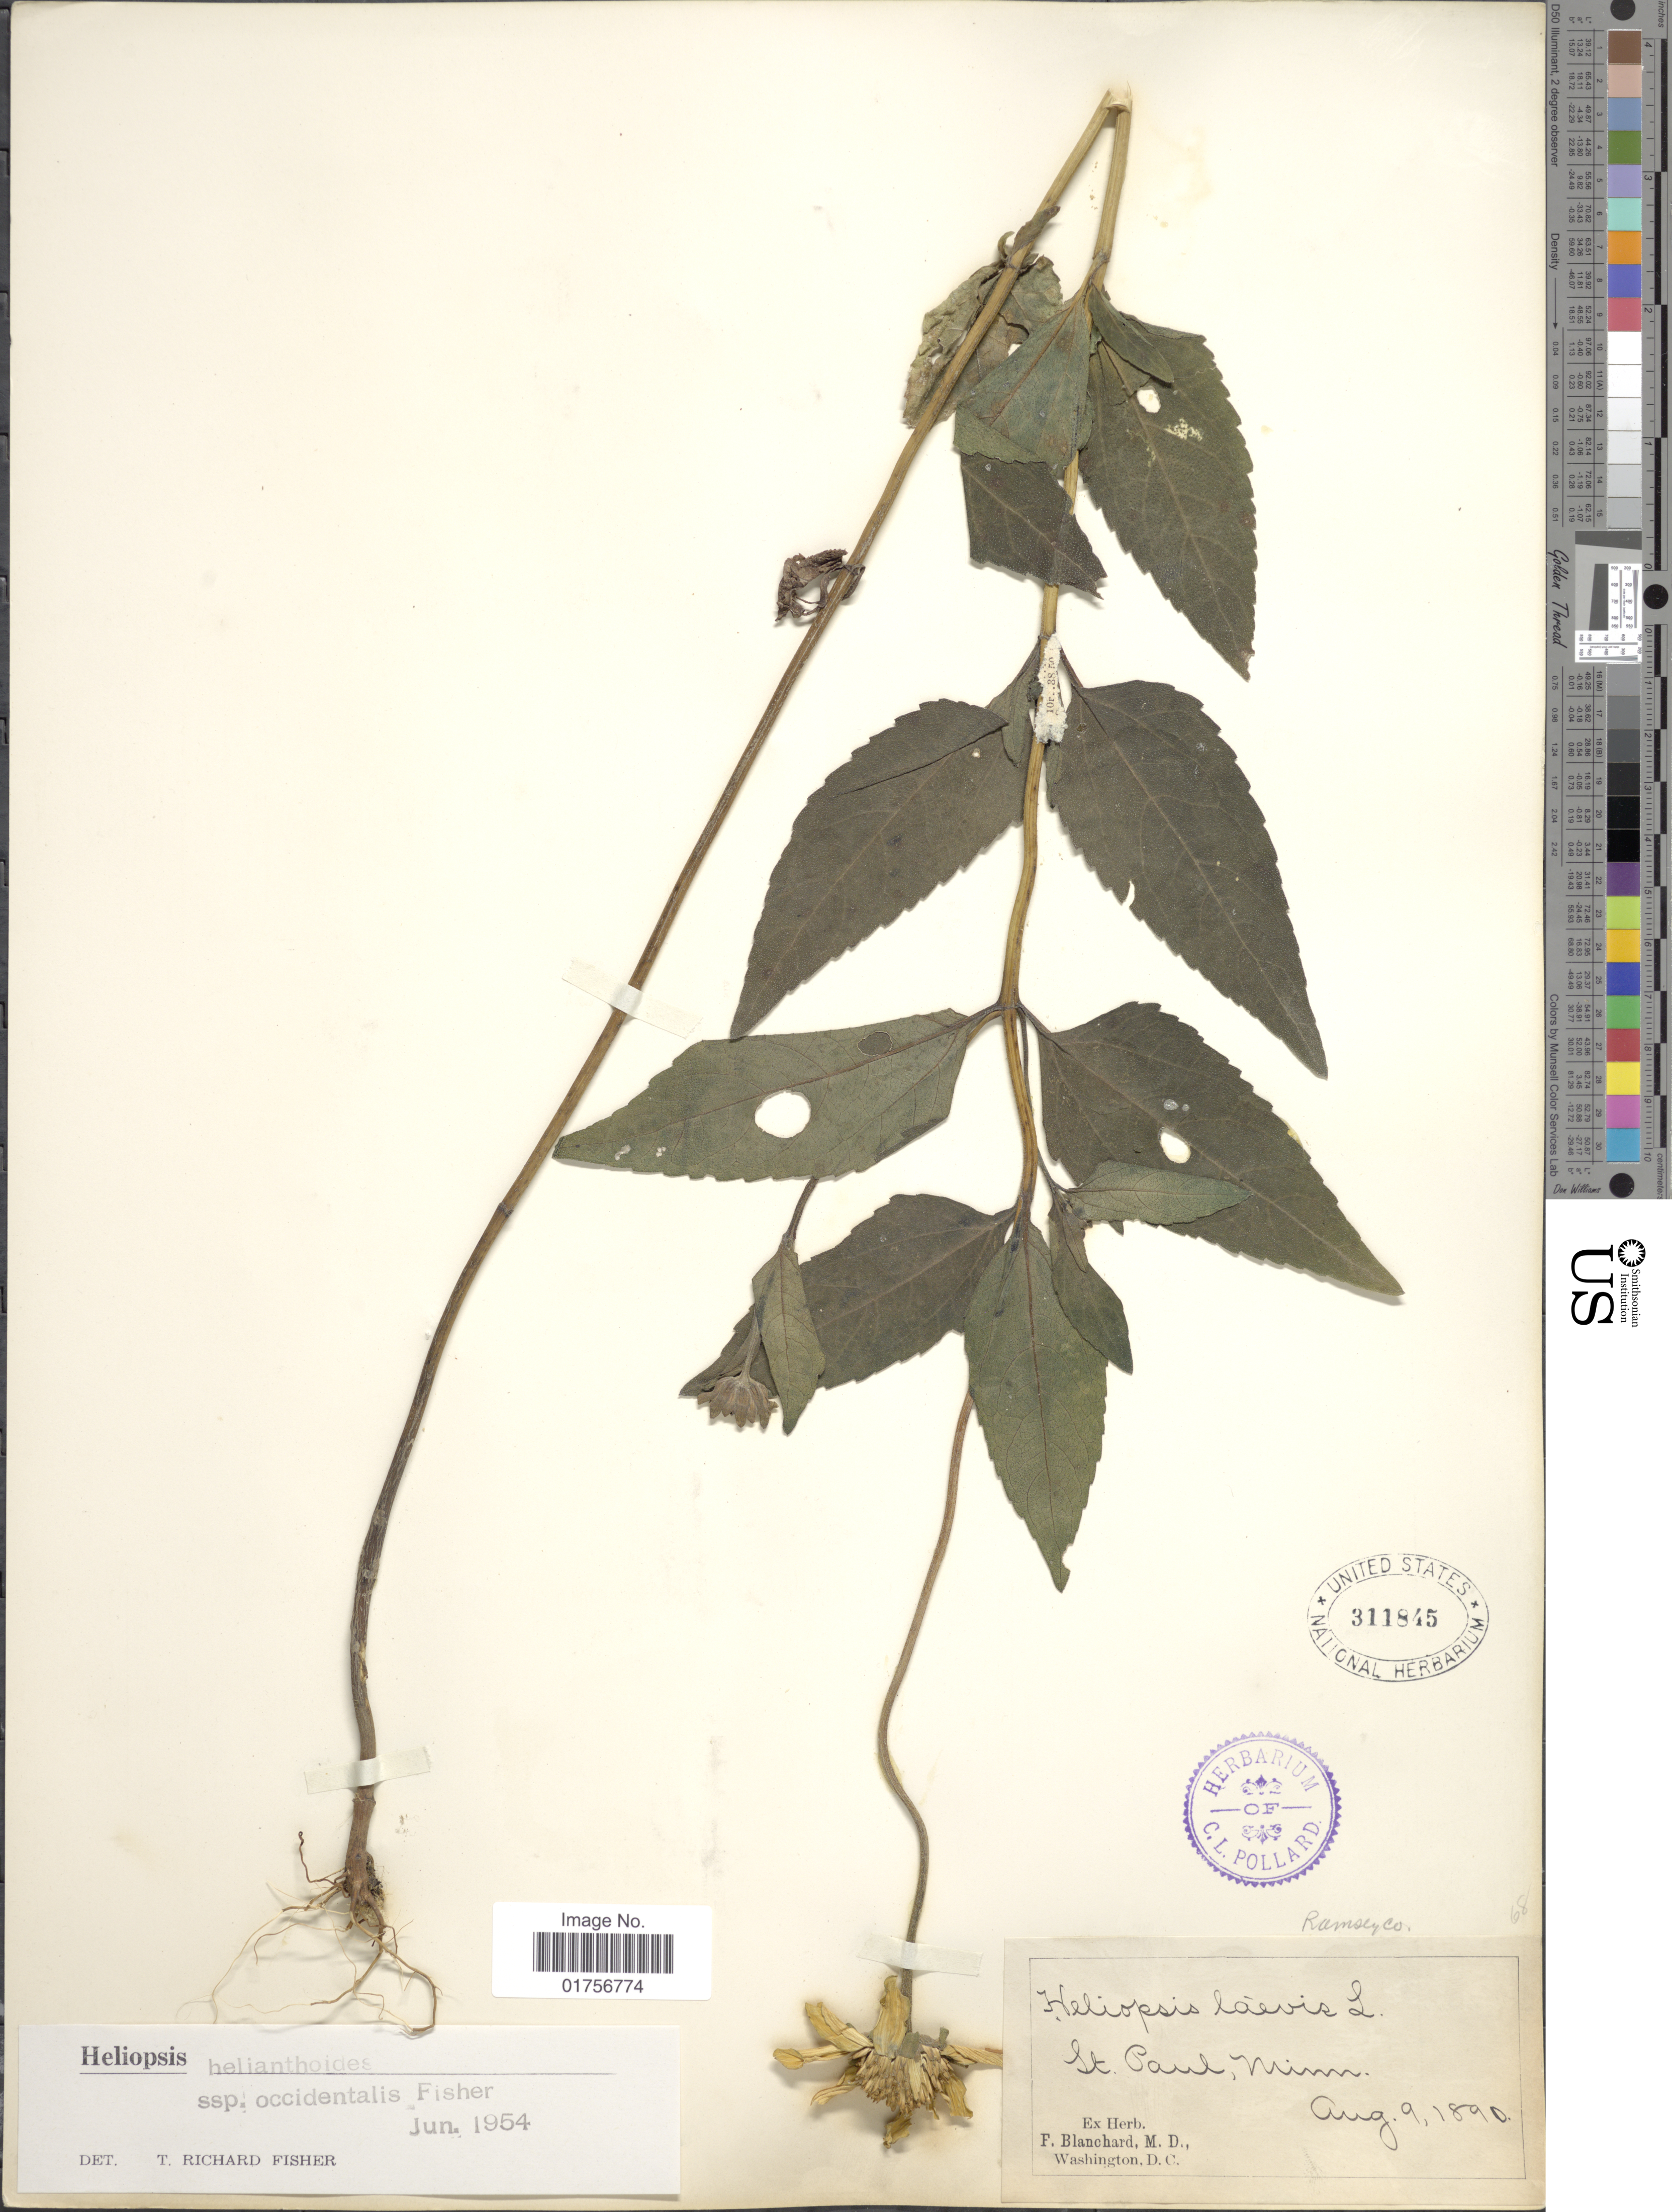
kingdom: Plantae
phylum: Tracheophyta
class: Magnoliopsida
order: Asterales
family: Asteraceae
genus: Heliopsis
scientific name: Heliopsis helianthoides subsp. occidentalis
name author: T.R. Fisher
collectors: ex herb. F. Blanchard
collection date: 1890-08-09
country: United States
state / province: Minnesota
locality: St. Paul, Minn.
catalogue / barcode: US 311845